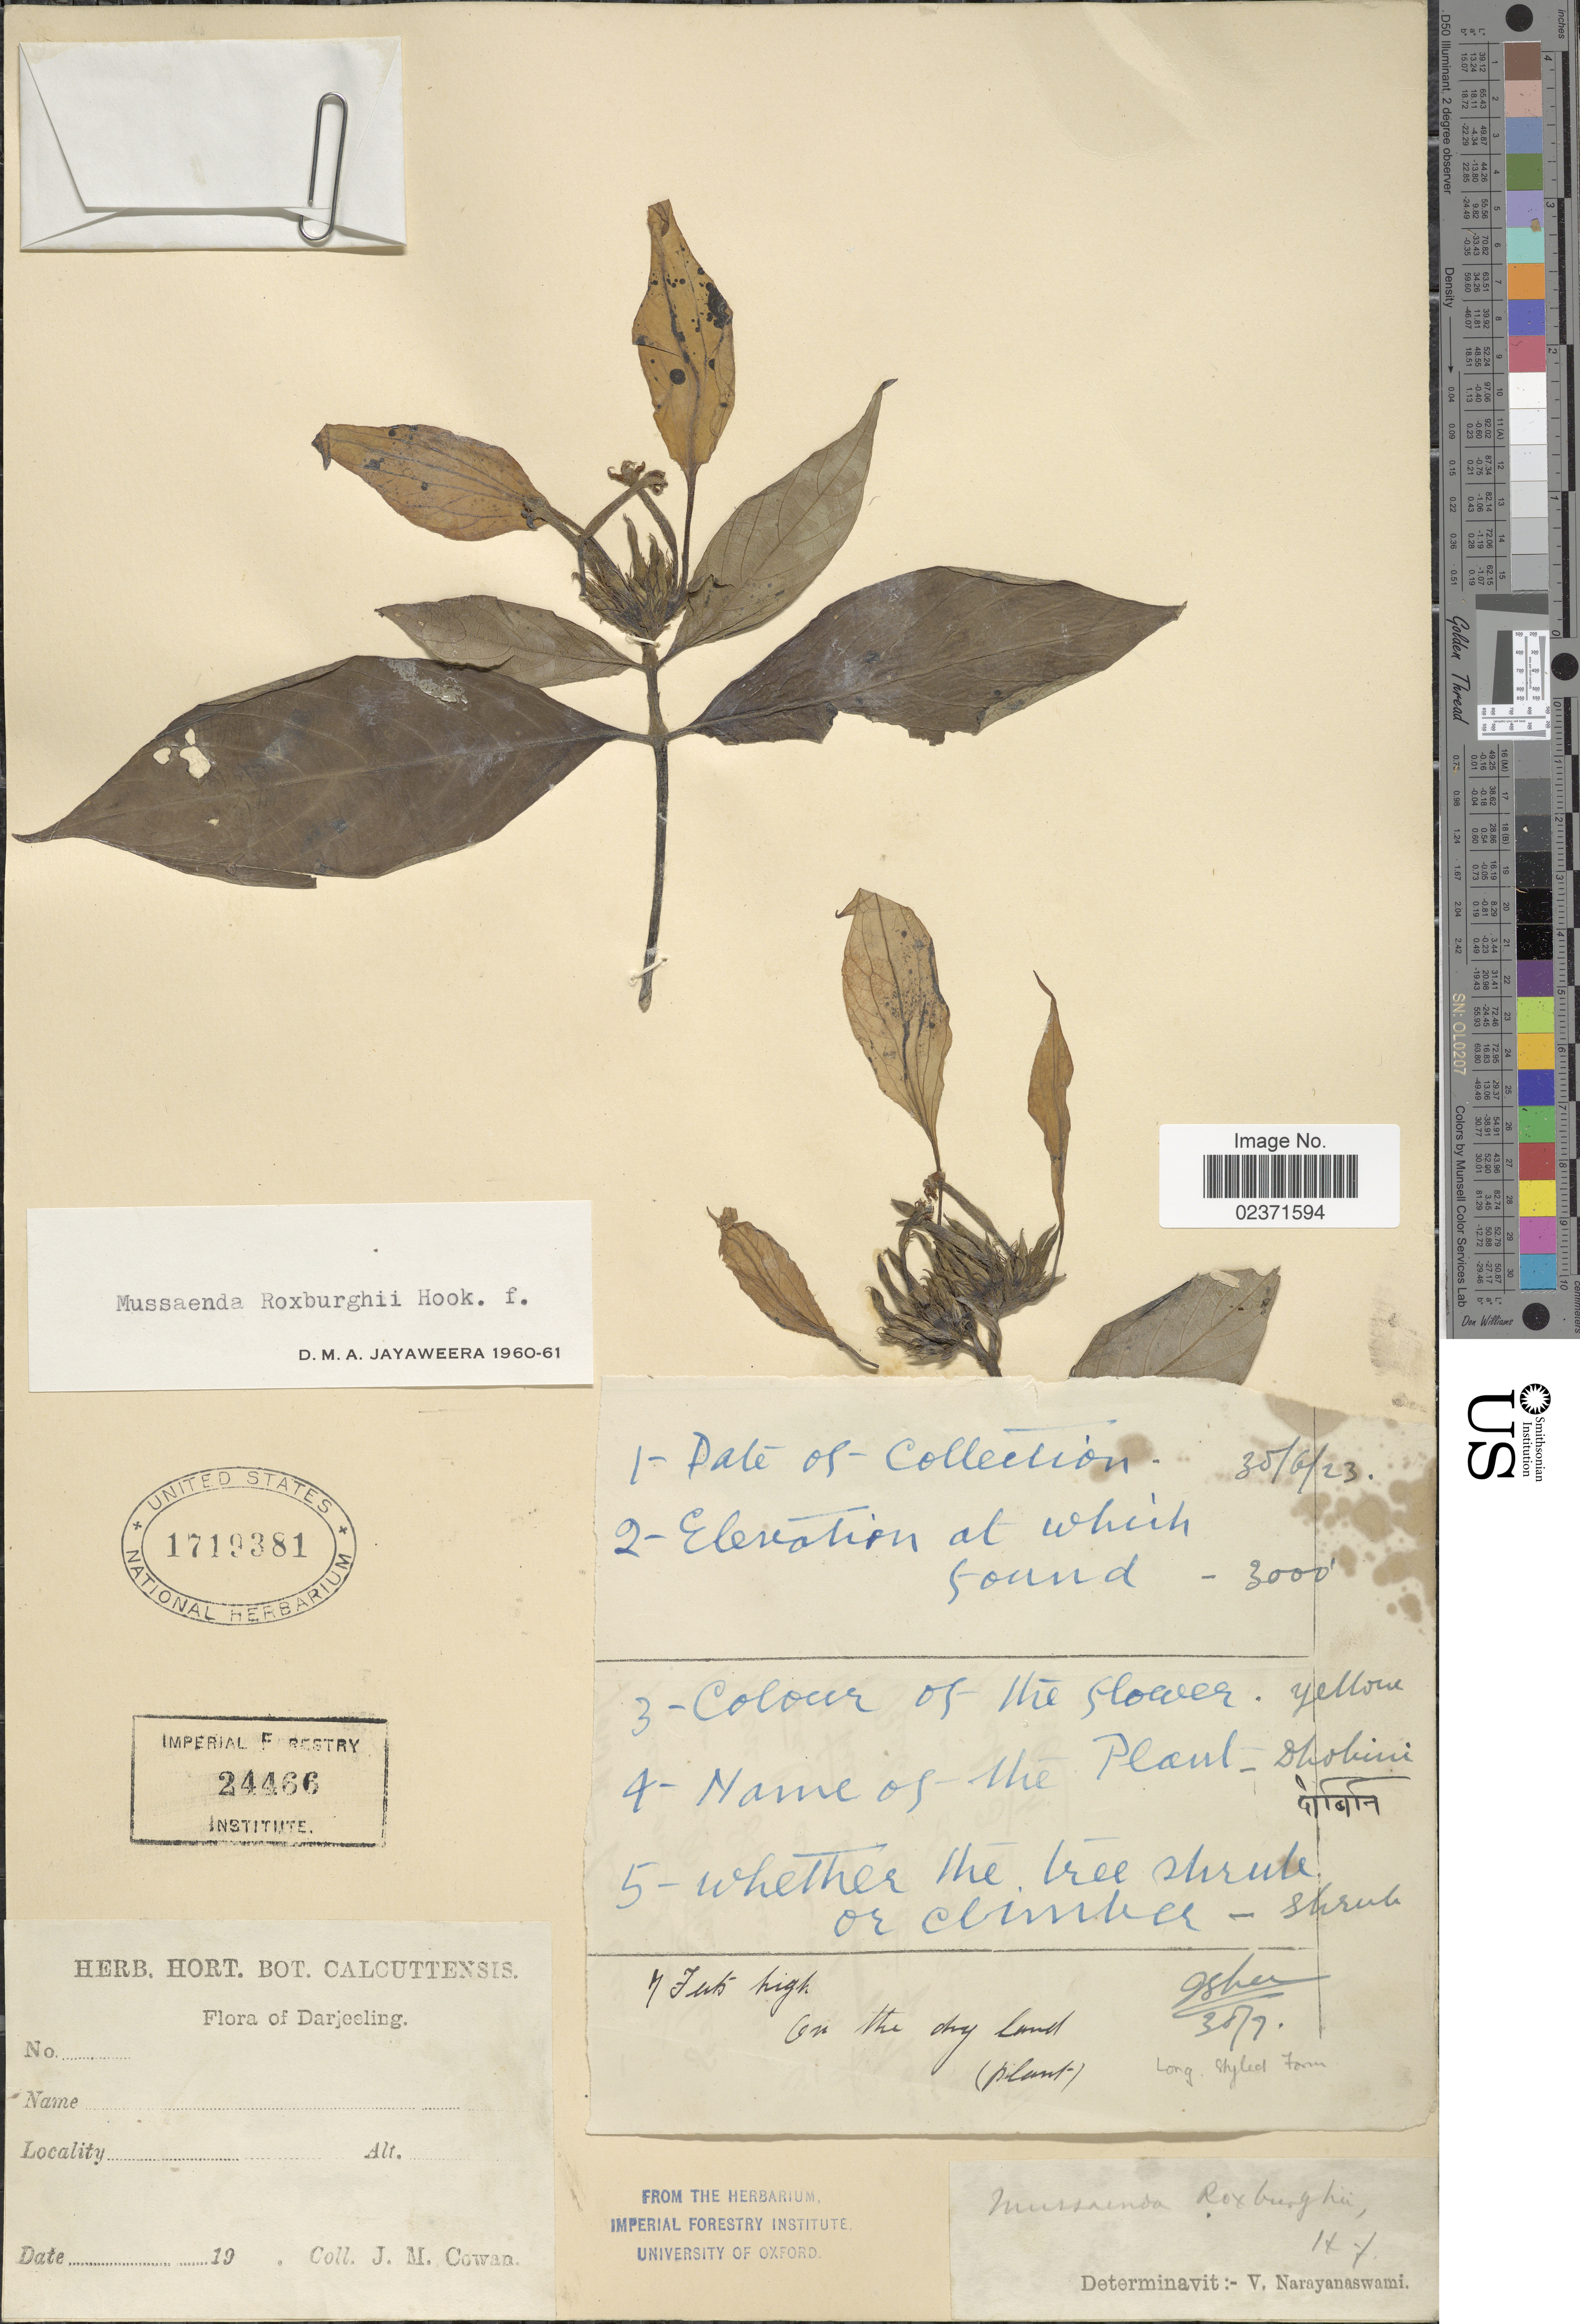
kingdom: Plantae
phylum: Tracheophyta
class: Magnoliopsida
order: Gentianales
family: Rubiaceae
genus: Mussaenda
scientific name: Mussaenda roxburghii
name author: Hook. f.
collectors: J. M. Cowan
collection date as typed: Transcribed d/m/y: 23/6/35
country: India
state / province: West Bengal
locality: Darjeeling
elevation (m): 914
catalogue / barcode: US 1719381